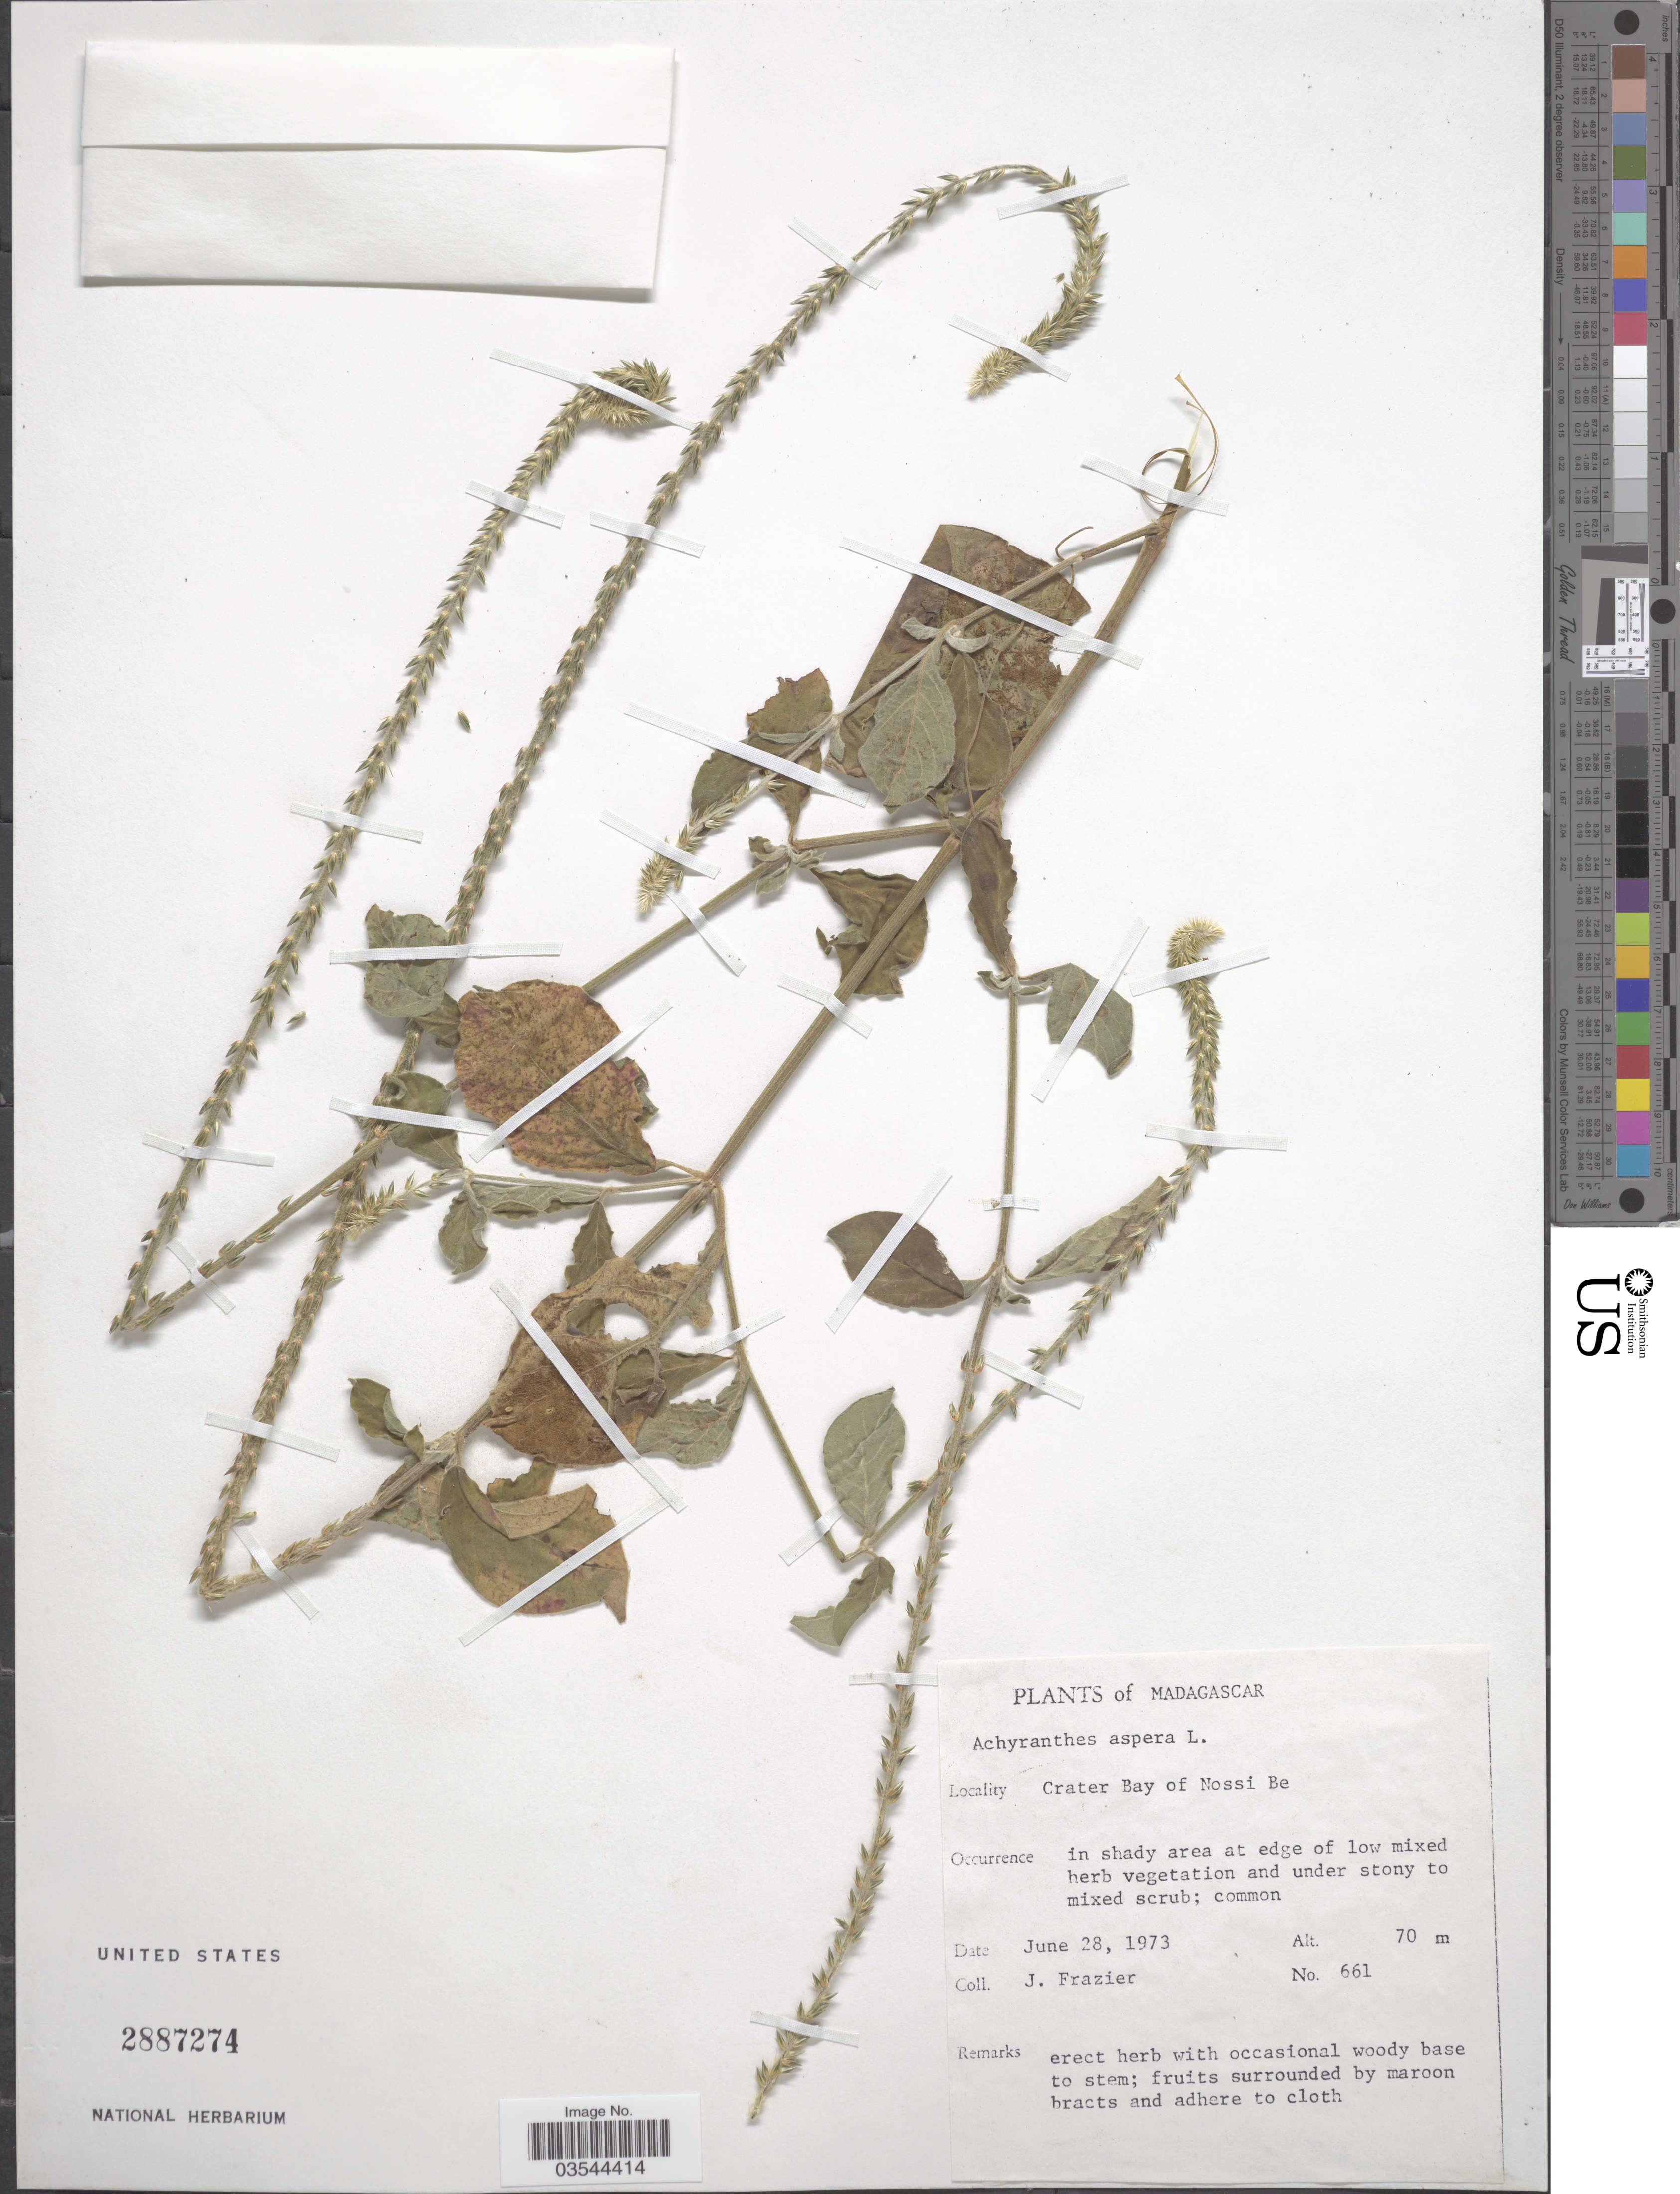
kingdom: Plantae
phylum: Tracheophyta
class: Magnoliopsida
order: Caryophyllales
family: Amaranthaceae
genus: Achyranthes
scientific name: Achyranthes aspera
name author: L.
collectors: J. Frazier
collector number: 661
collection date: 1973-06-28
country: Madagascar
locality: Crater Bay of Nossi Be.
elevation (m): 70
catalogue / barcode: US 2887274